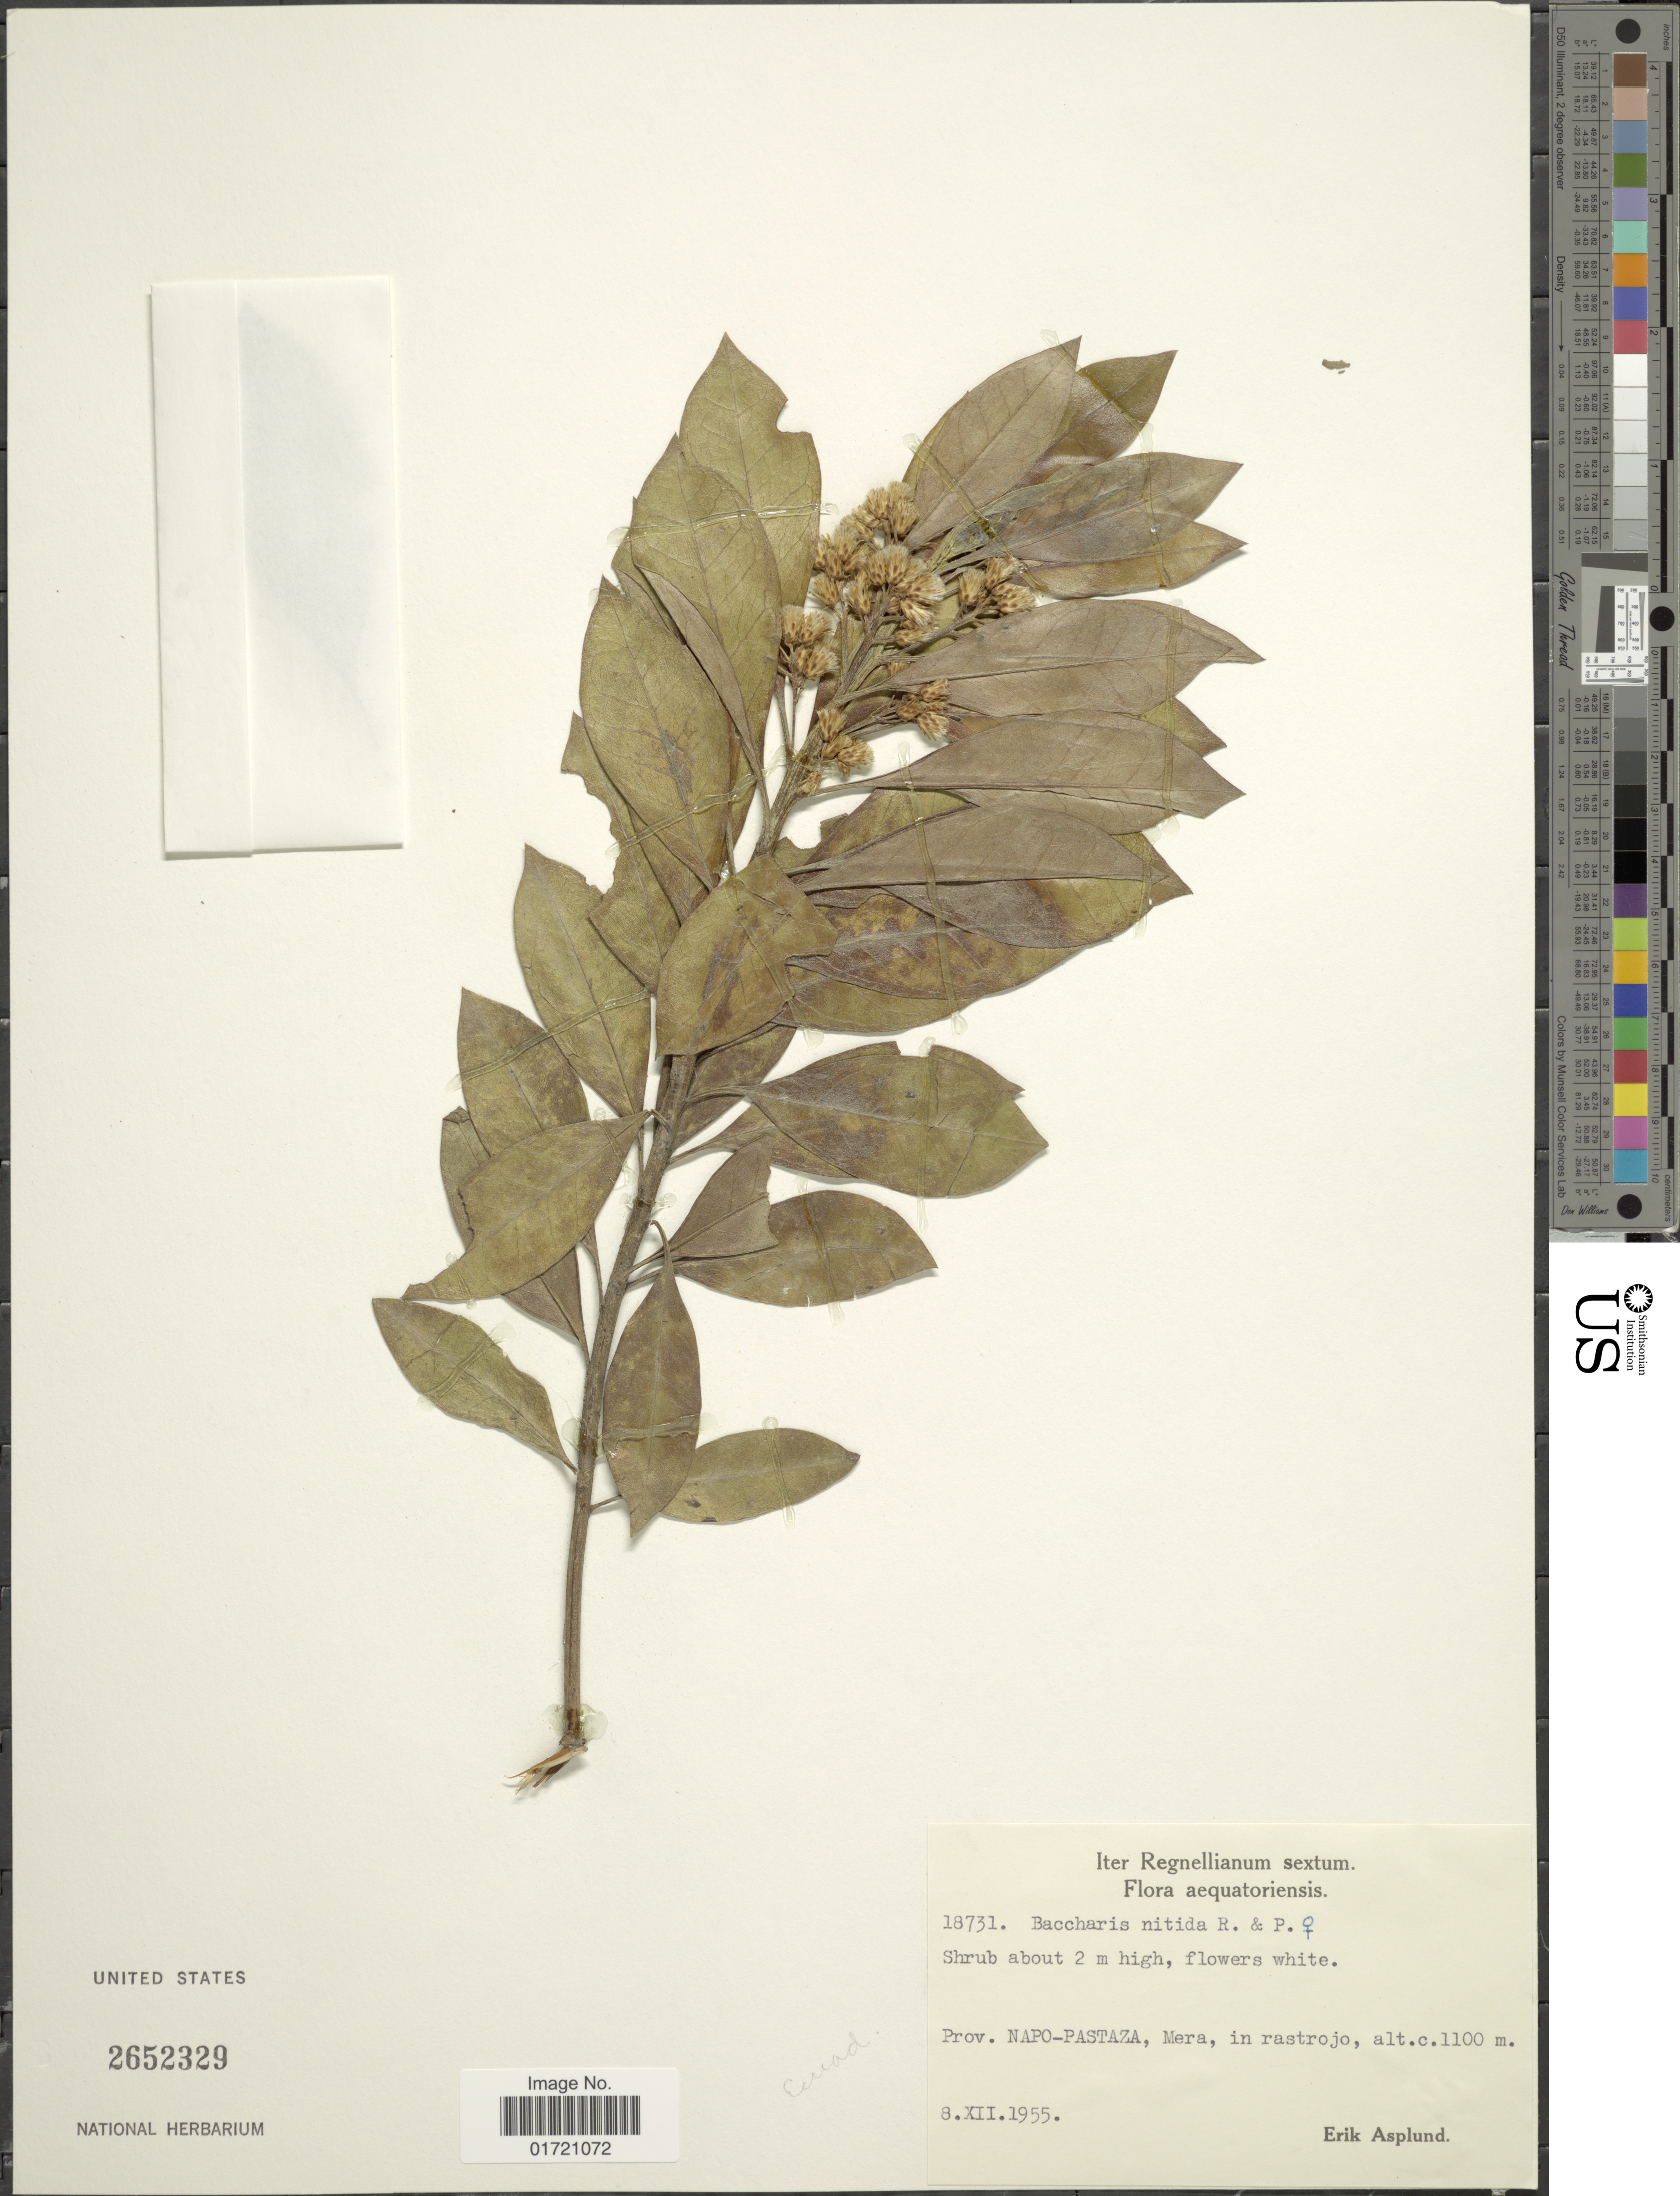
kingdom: Plantae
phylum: Tracheophyta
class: Magnoliopsida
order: Asterales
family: Asteraceae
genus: Baccharis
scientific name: Baccharis nitida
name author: (Ruiz & Pav.) Pers.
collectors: E. Asplund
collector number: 18731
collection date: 1955-12-08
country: Ecuador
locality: Prov. Napo-Pastaza, Mera, in rastrojo.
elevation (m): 1100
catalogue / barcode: US 2652329